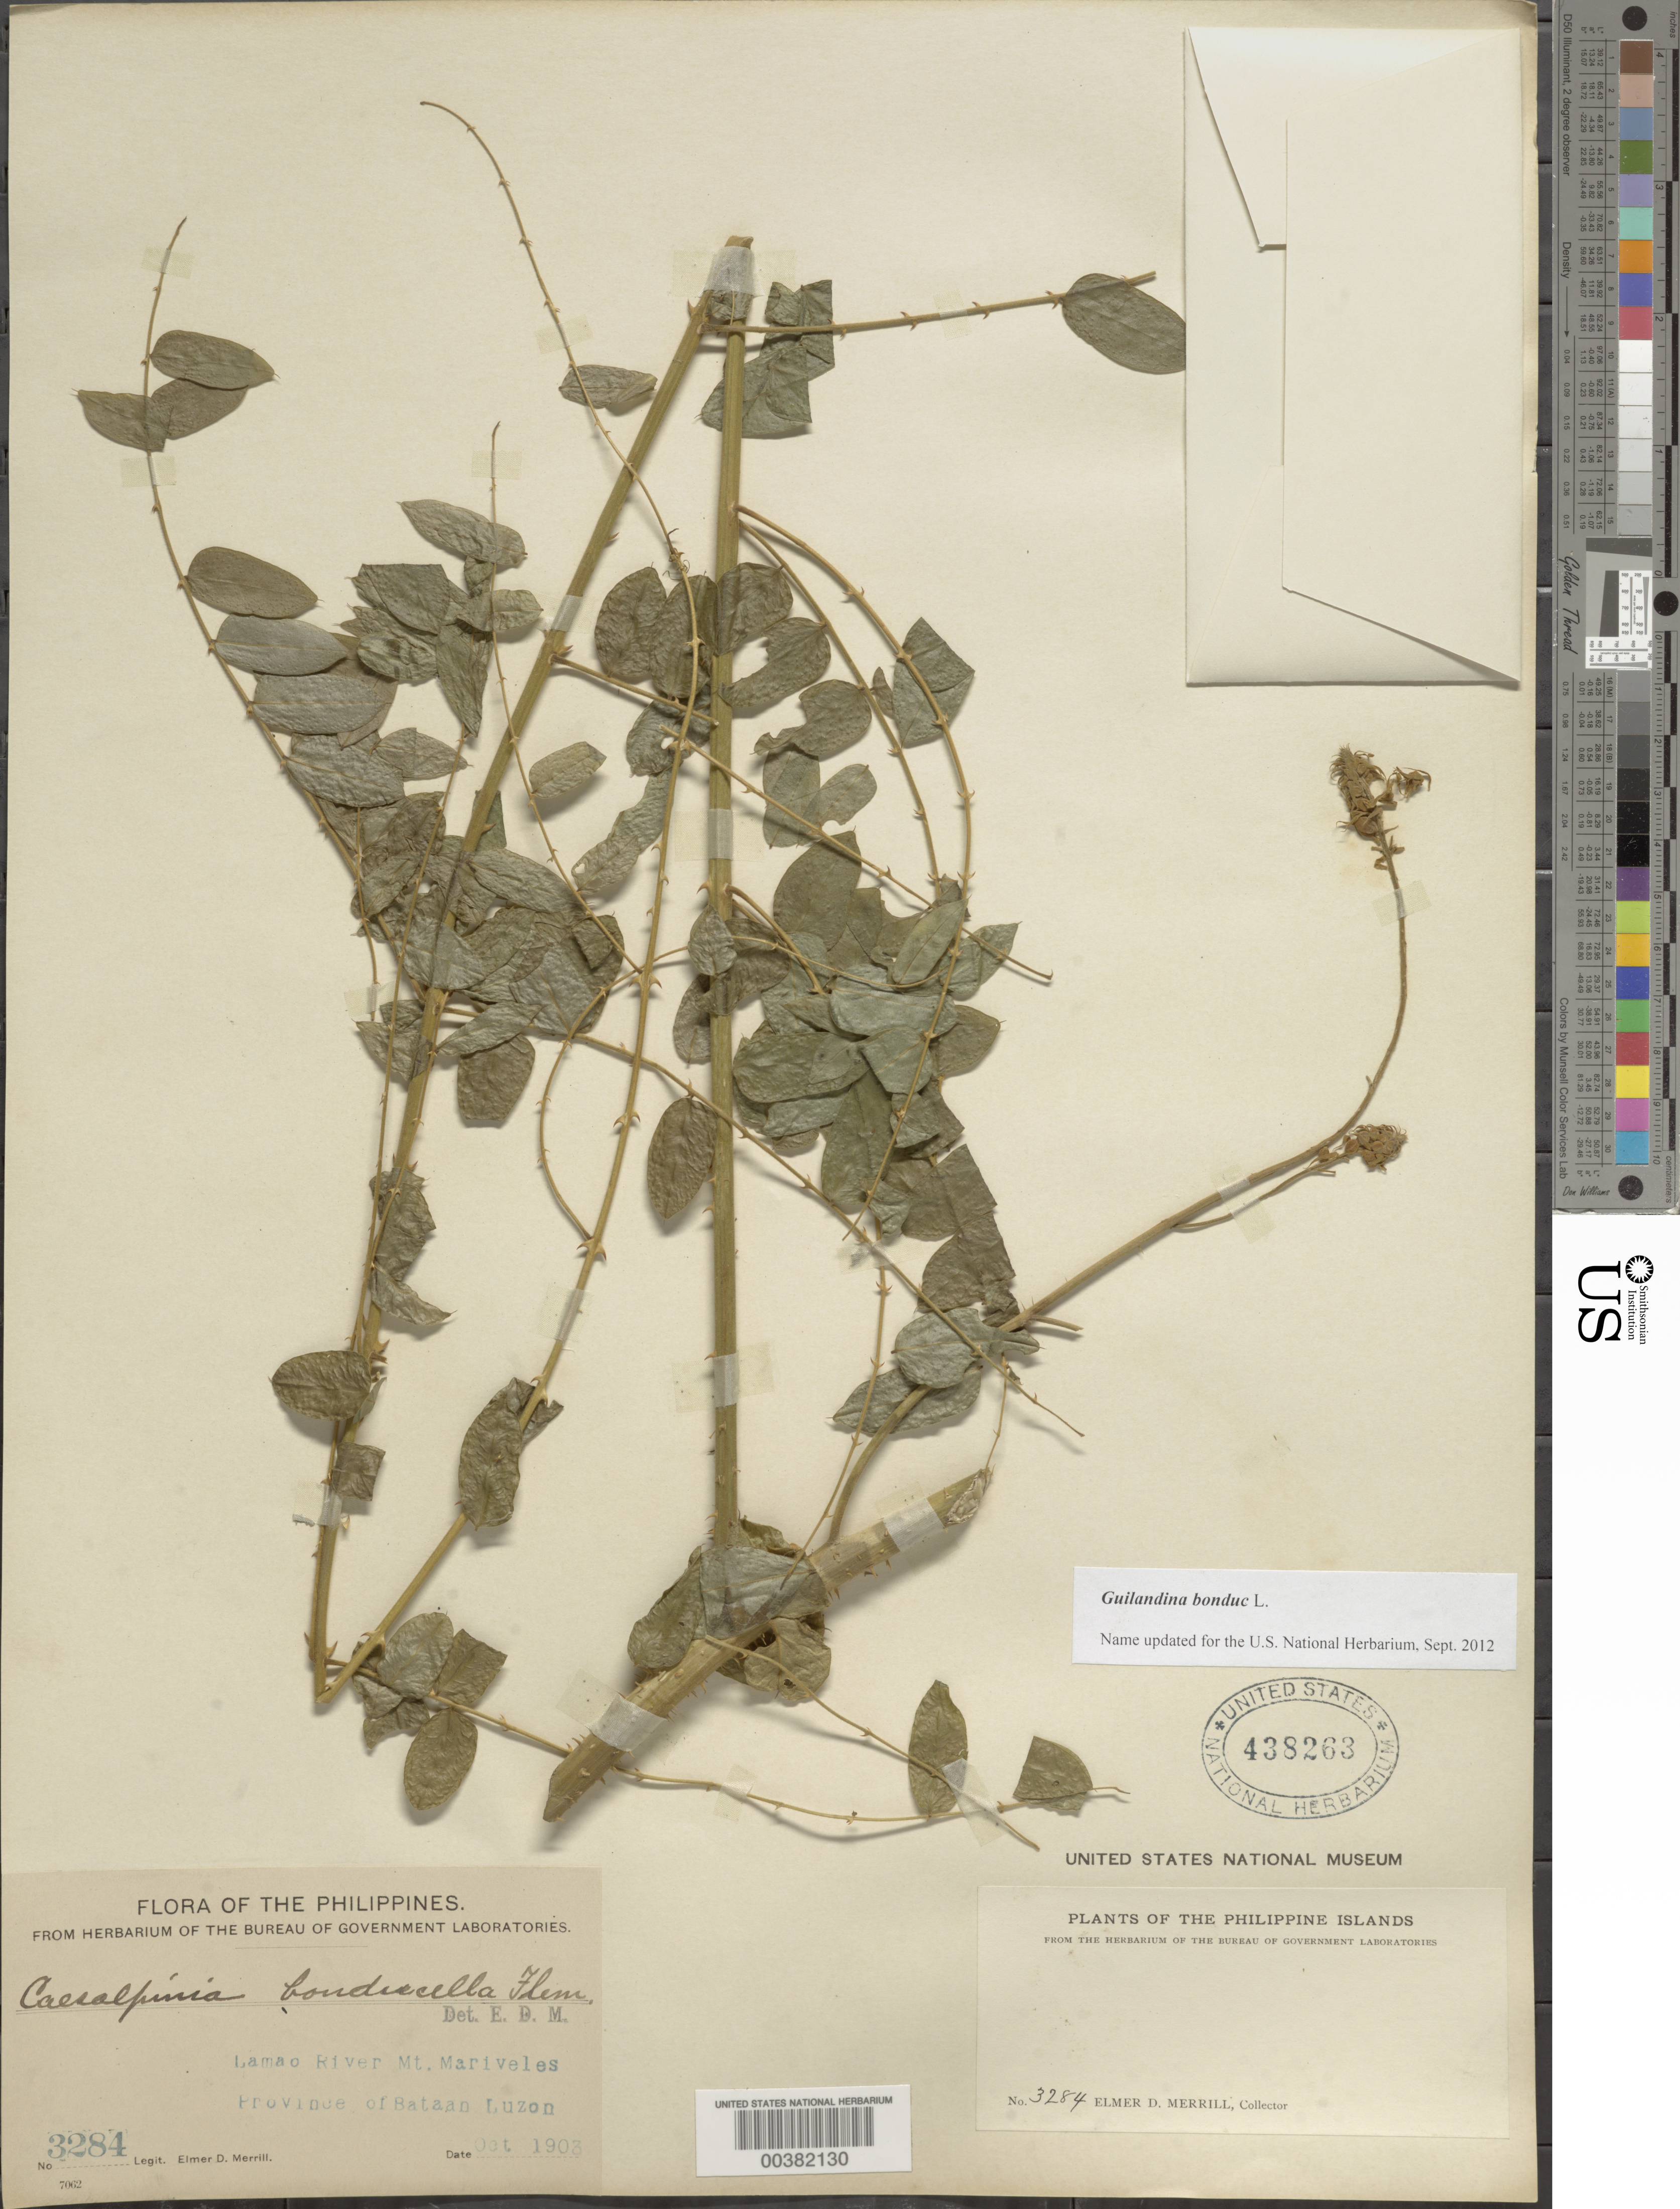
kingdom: Plantae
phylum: Tracheophyta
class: Magnoliopsida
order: Fabales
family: Fabaceae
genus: Guilandina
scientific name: Guilandina bonduc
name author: L.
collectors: E. D. Merrill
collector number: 3284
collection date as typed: Oct 1903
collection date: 1903-10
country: Philippines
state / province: Central Luzon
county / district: Bataan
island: Luzon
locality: Lamao River, Mt. Mariveles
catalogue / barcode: US 438263